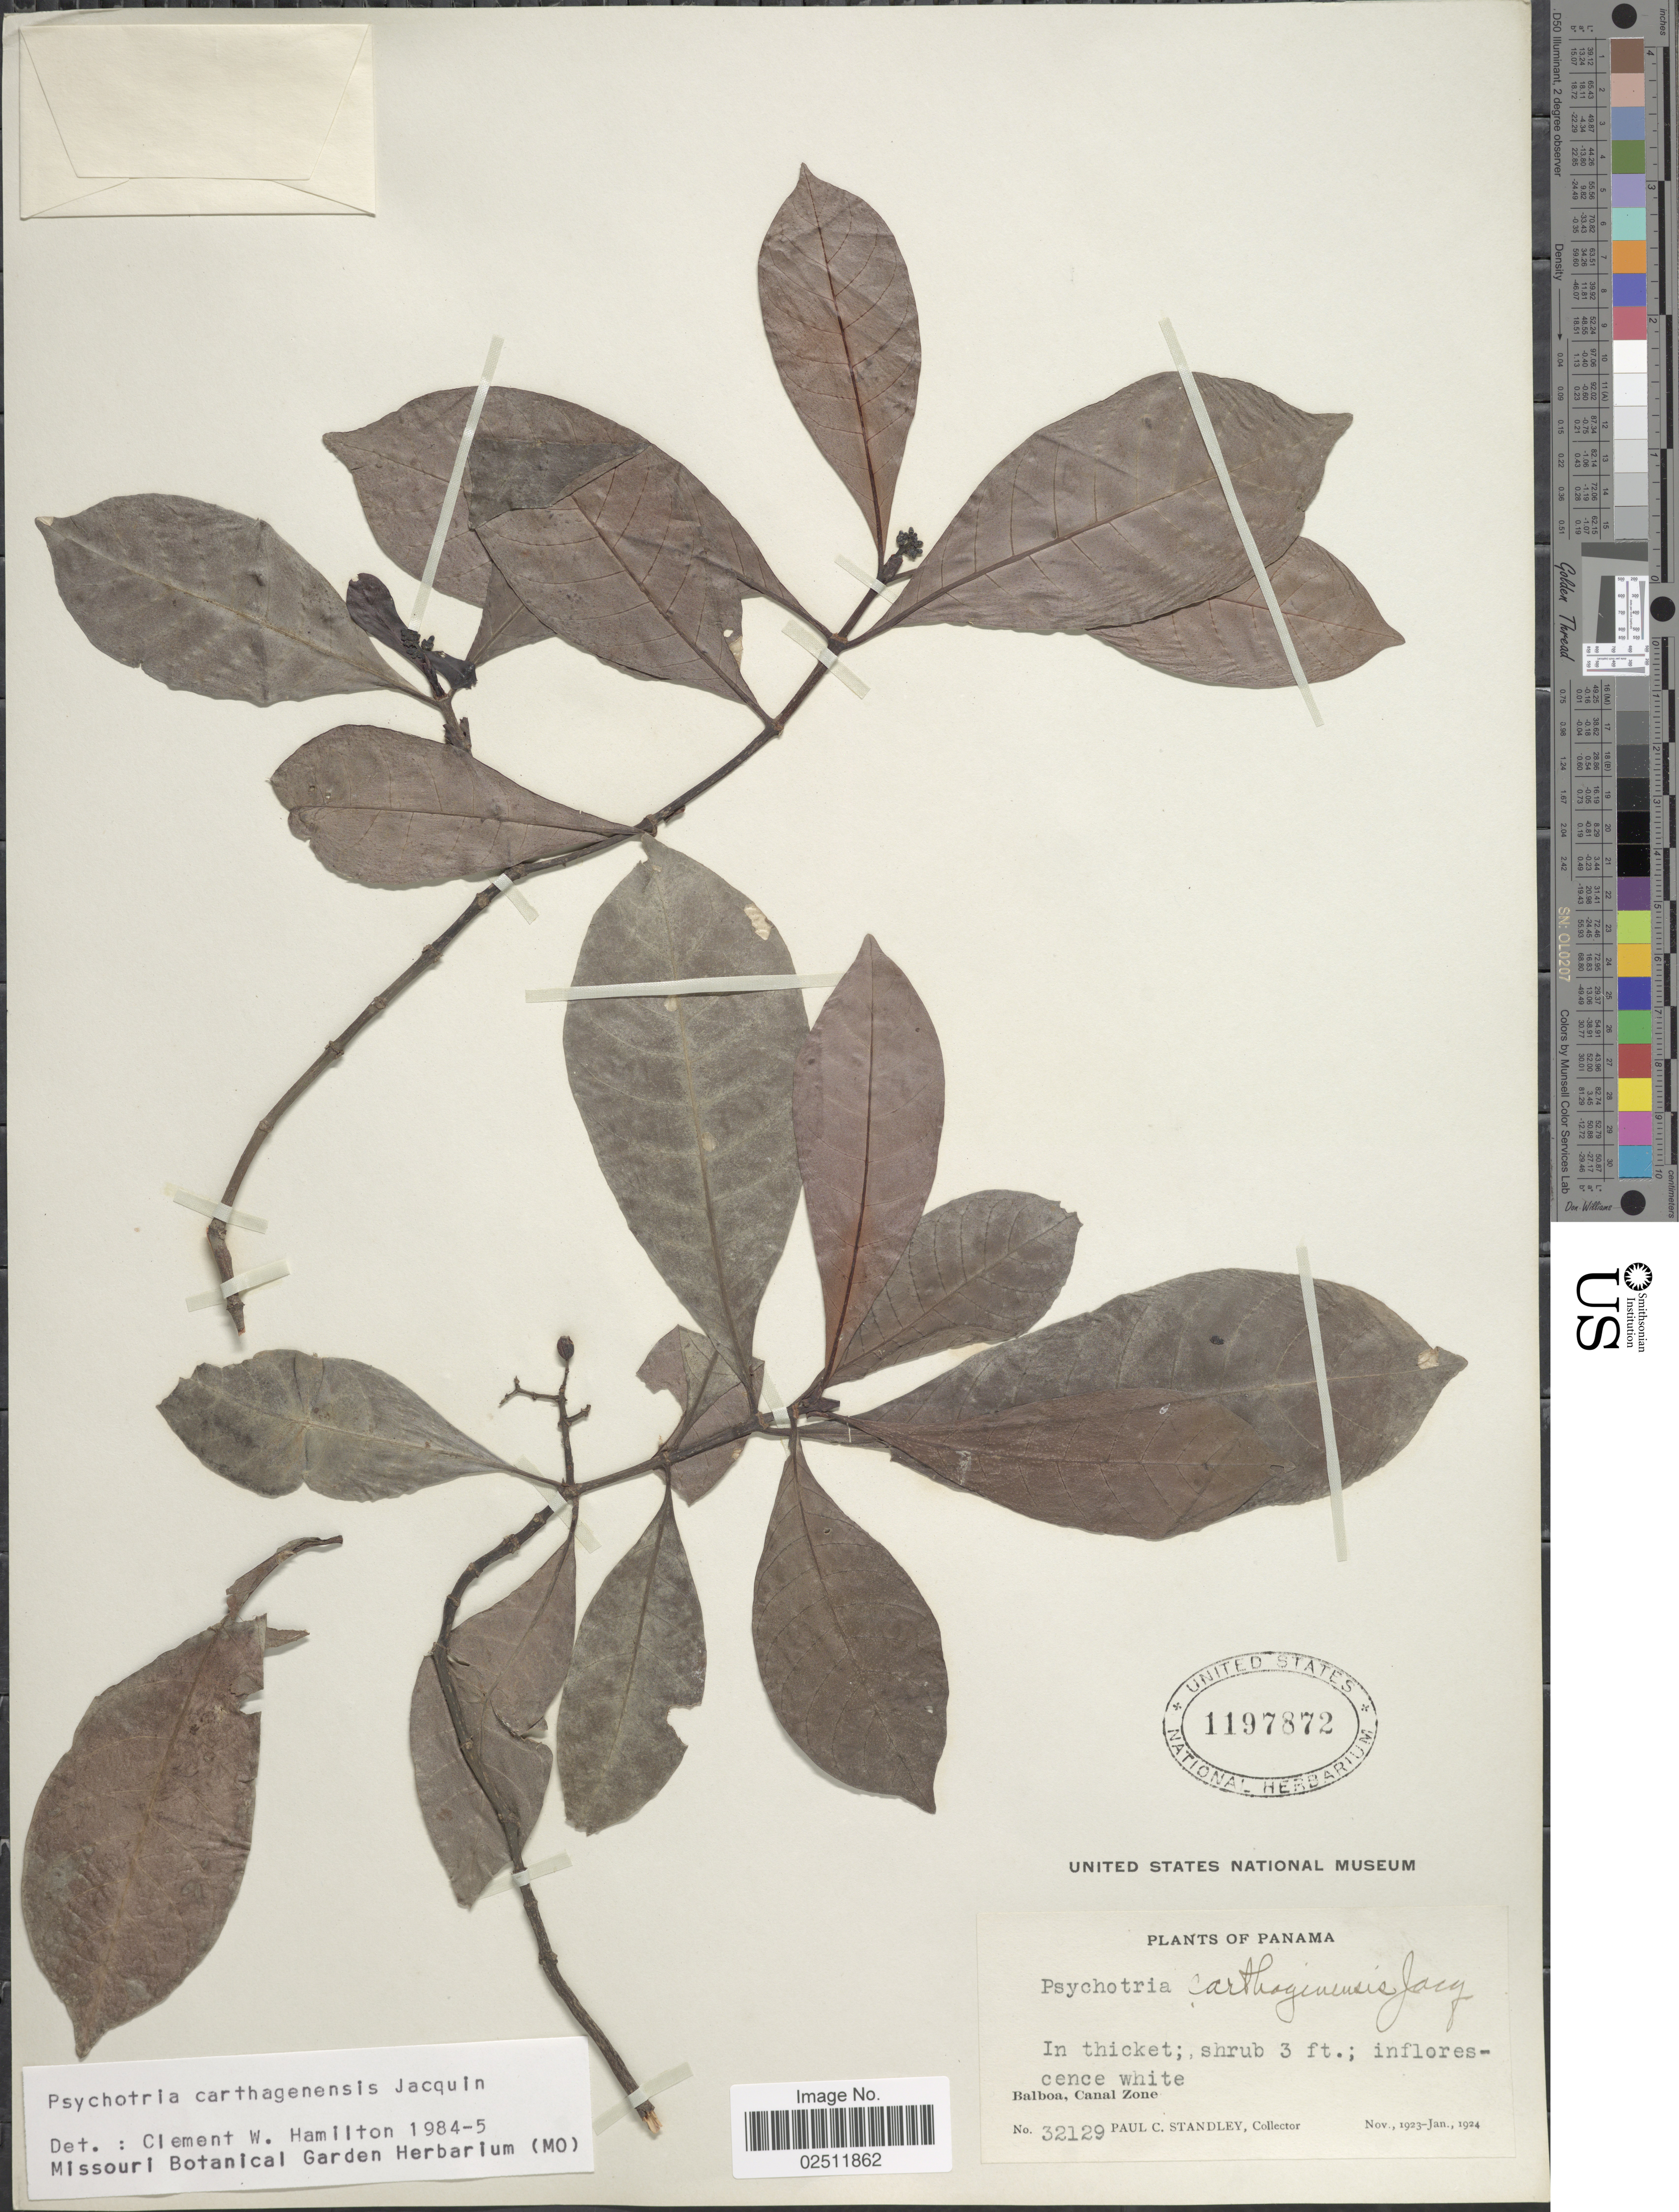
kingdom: Plantae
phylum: Tracheophyta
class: Magnoliopsida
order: Gentianales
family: Rubiaceae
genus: Psychotria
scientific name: Psychotria carthagenensis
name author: Jacq.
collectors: P. C. Standley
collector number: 32129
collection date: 1923-11/1924-01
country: Panama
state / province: Colón / Panamá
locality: Balboa, Canal Zone.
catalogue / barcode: US 1197872